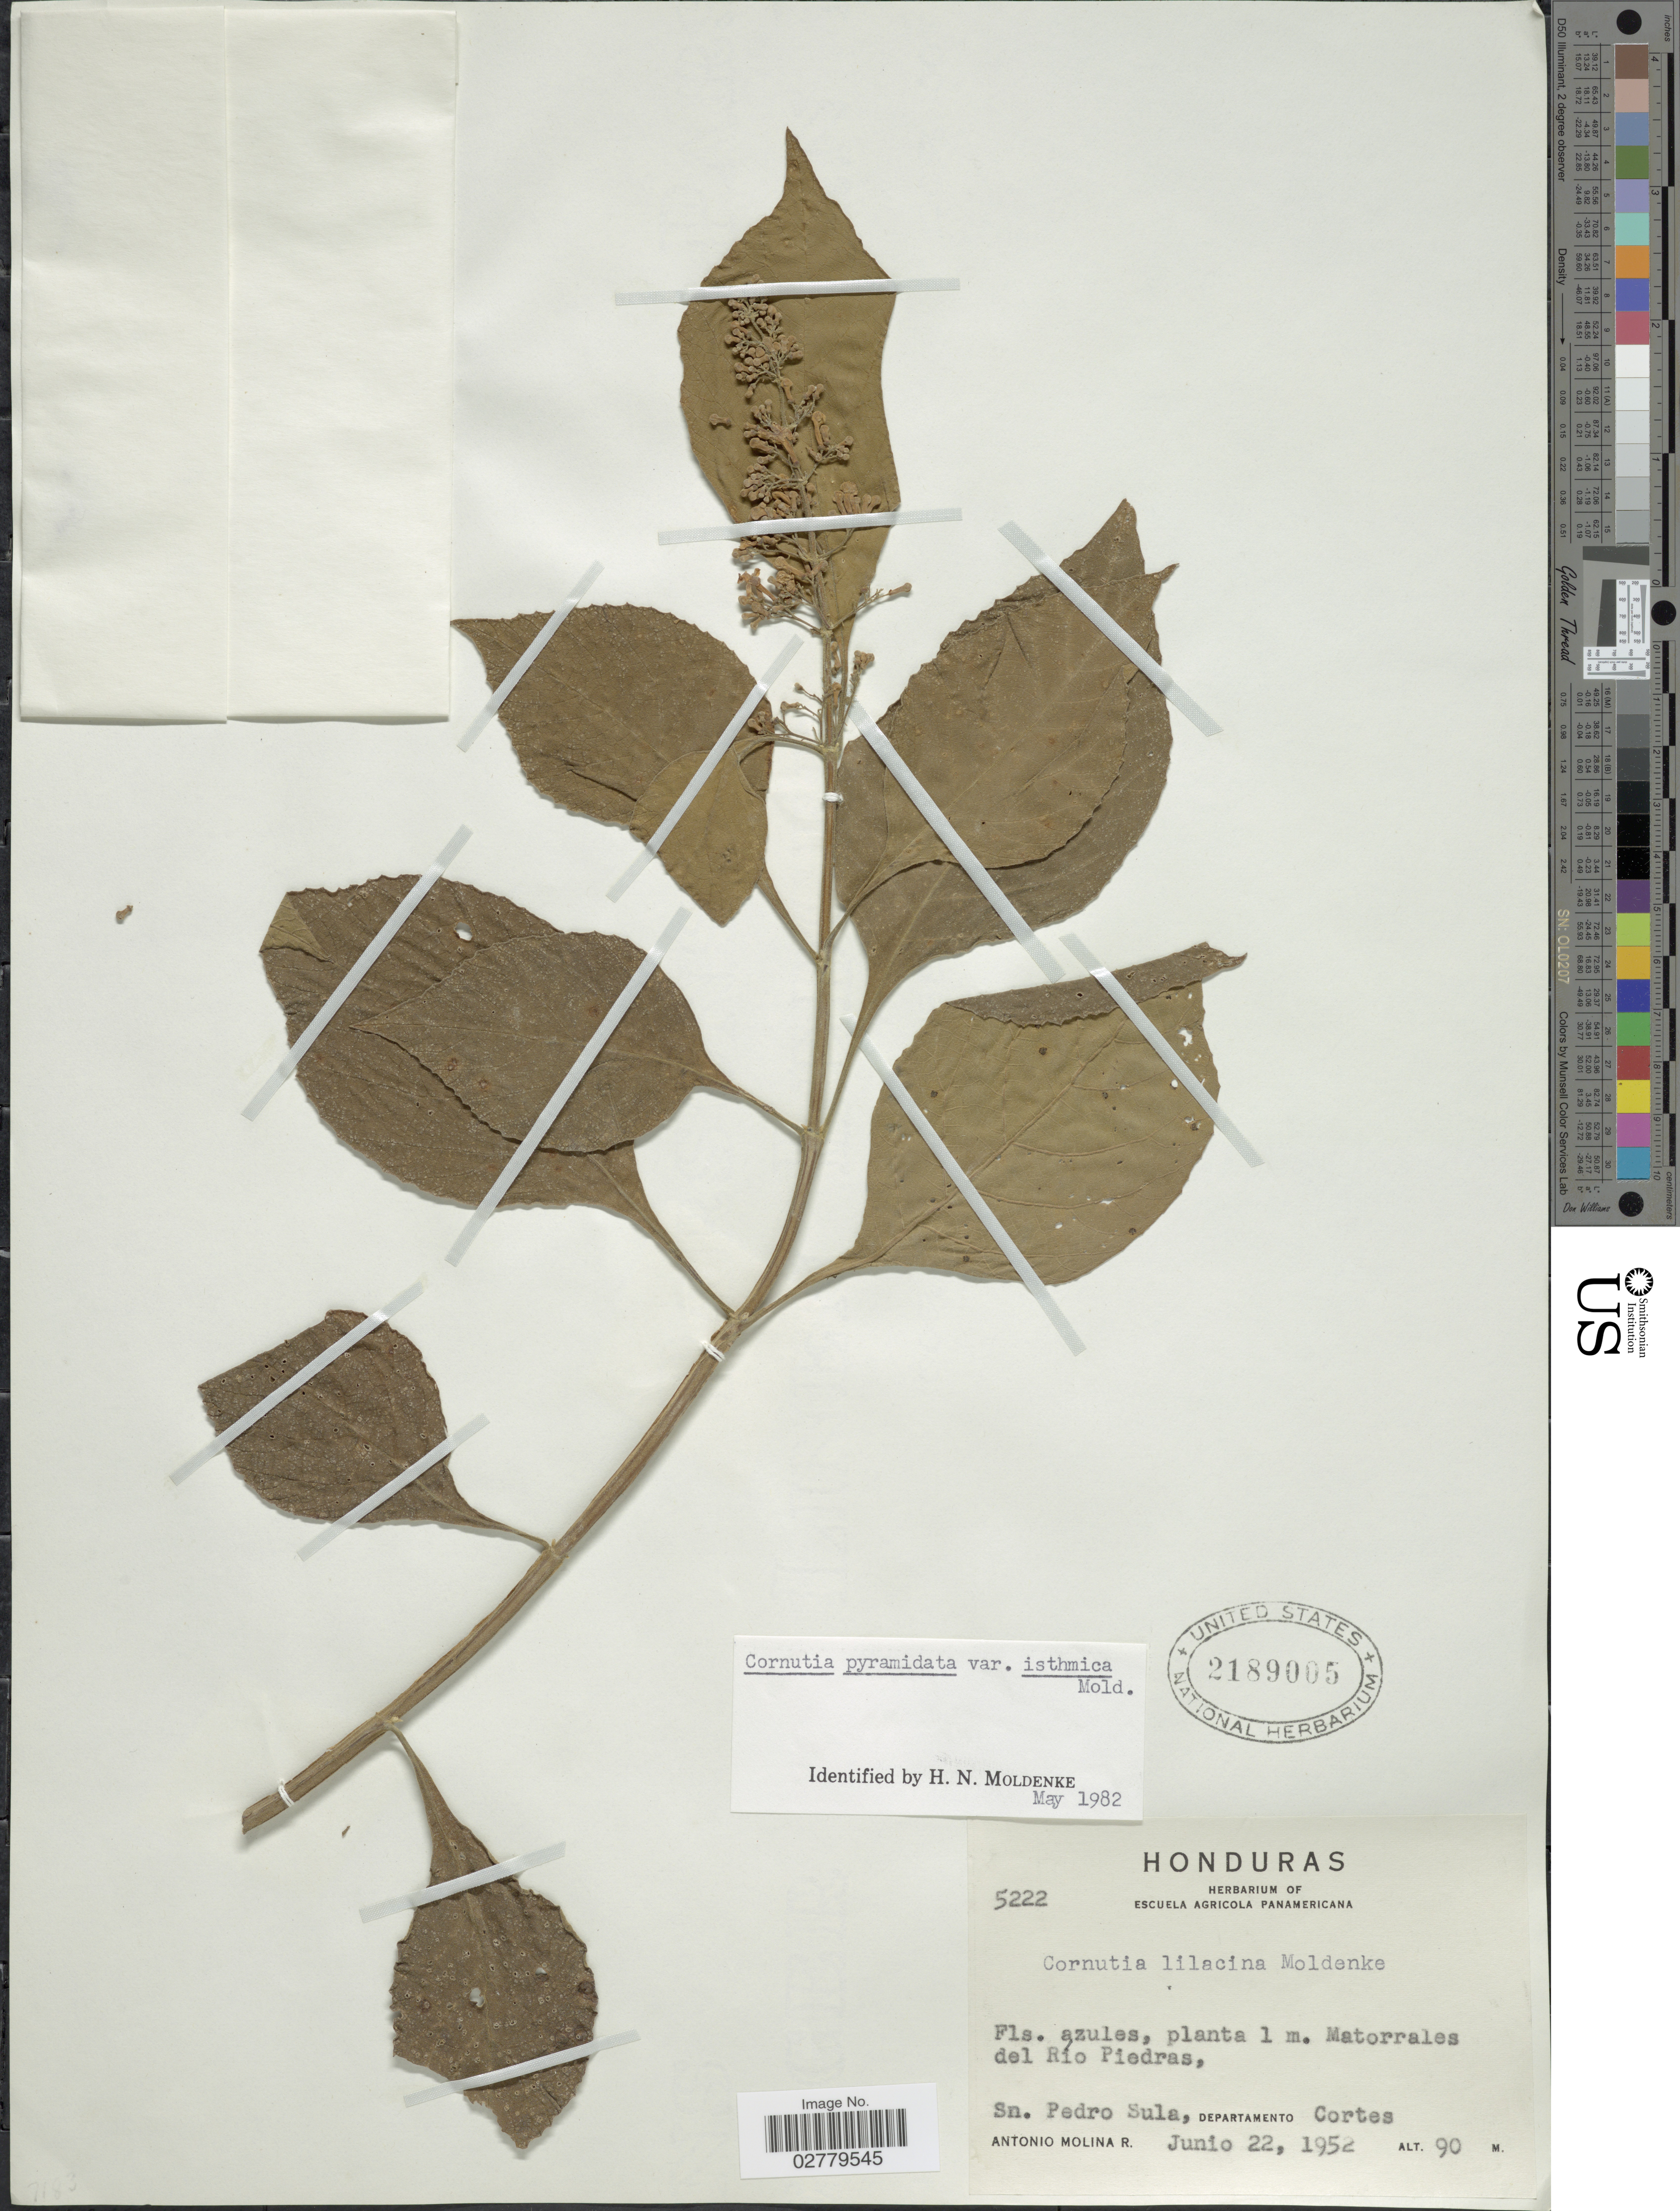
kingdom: Plantae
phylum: Tracheophyta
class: Magnoliopsida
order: Lamiales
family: Lamiaceae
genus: Cornutia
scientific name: Cornutia pyramidata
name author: L.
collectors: A. Molina R.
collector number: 5222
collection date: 1952-06-22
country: Honduras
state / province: Cortés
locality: Matorrales del Río Piedras, Sn. Pedro Sula, Departamento Cortes.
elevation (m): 90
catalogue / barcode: US 2189005